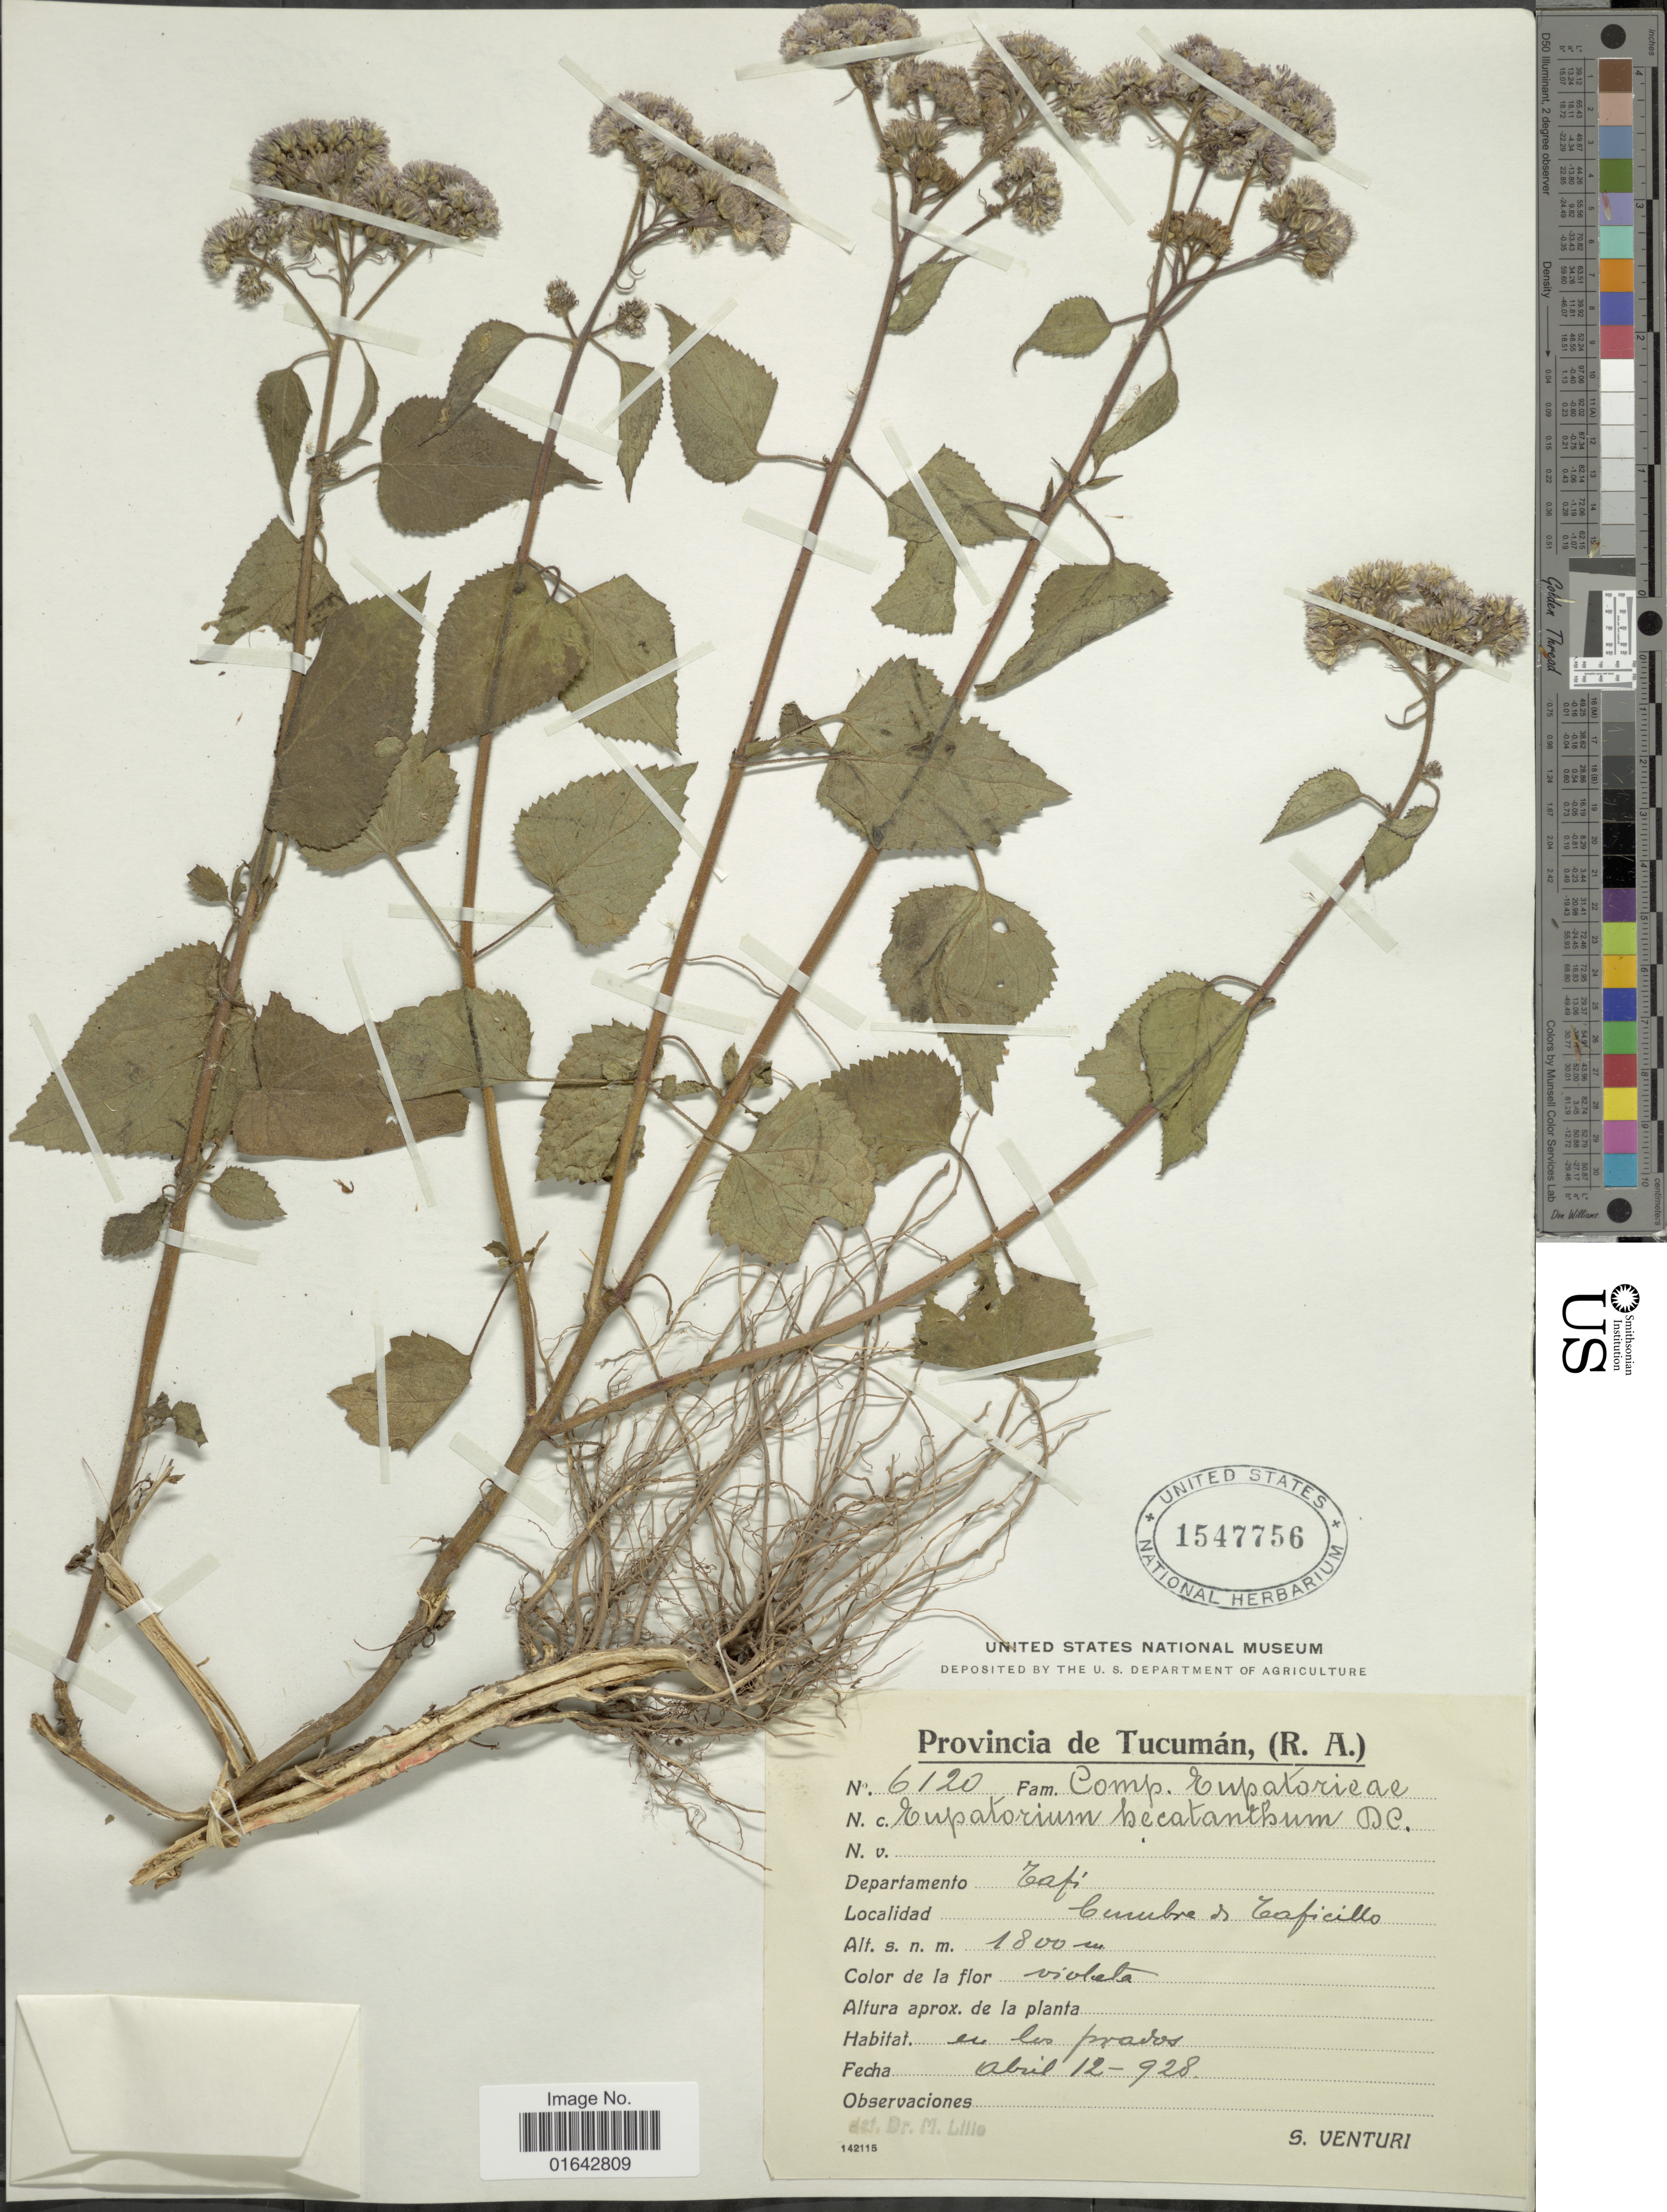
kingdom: Plantae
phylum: Tracheophyta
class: Magnoliopsida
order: Asterales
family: Asteraceae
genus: Urolepis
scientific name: Urolepis hecatantha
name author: (DC.) R.M. King & H. Rob.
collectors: S. Venturi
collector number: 6120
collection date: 1928-04-12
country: Argentina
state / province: Tucuman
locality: Provincia de Tucuman, (R. A.), Zafi, Cumbre del Taficillo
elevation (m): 1800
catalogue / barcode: US 1547756